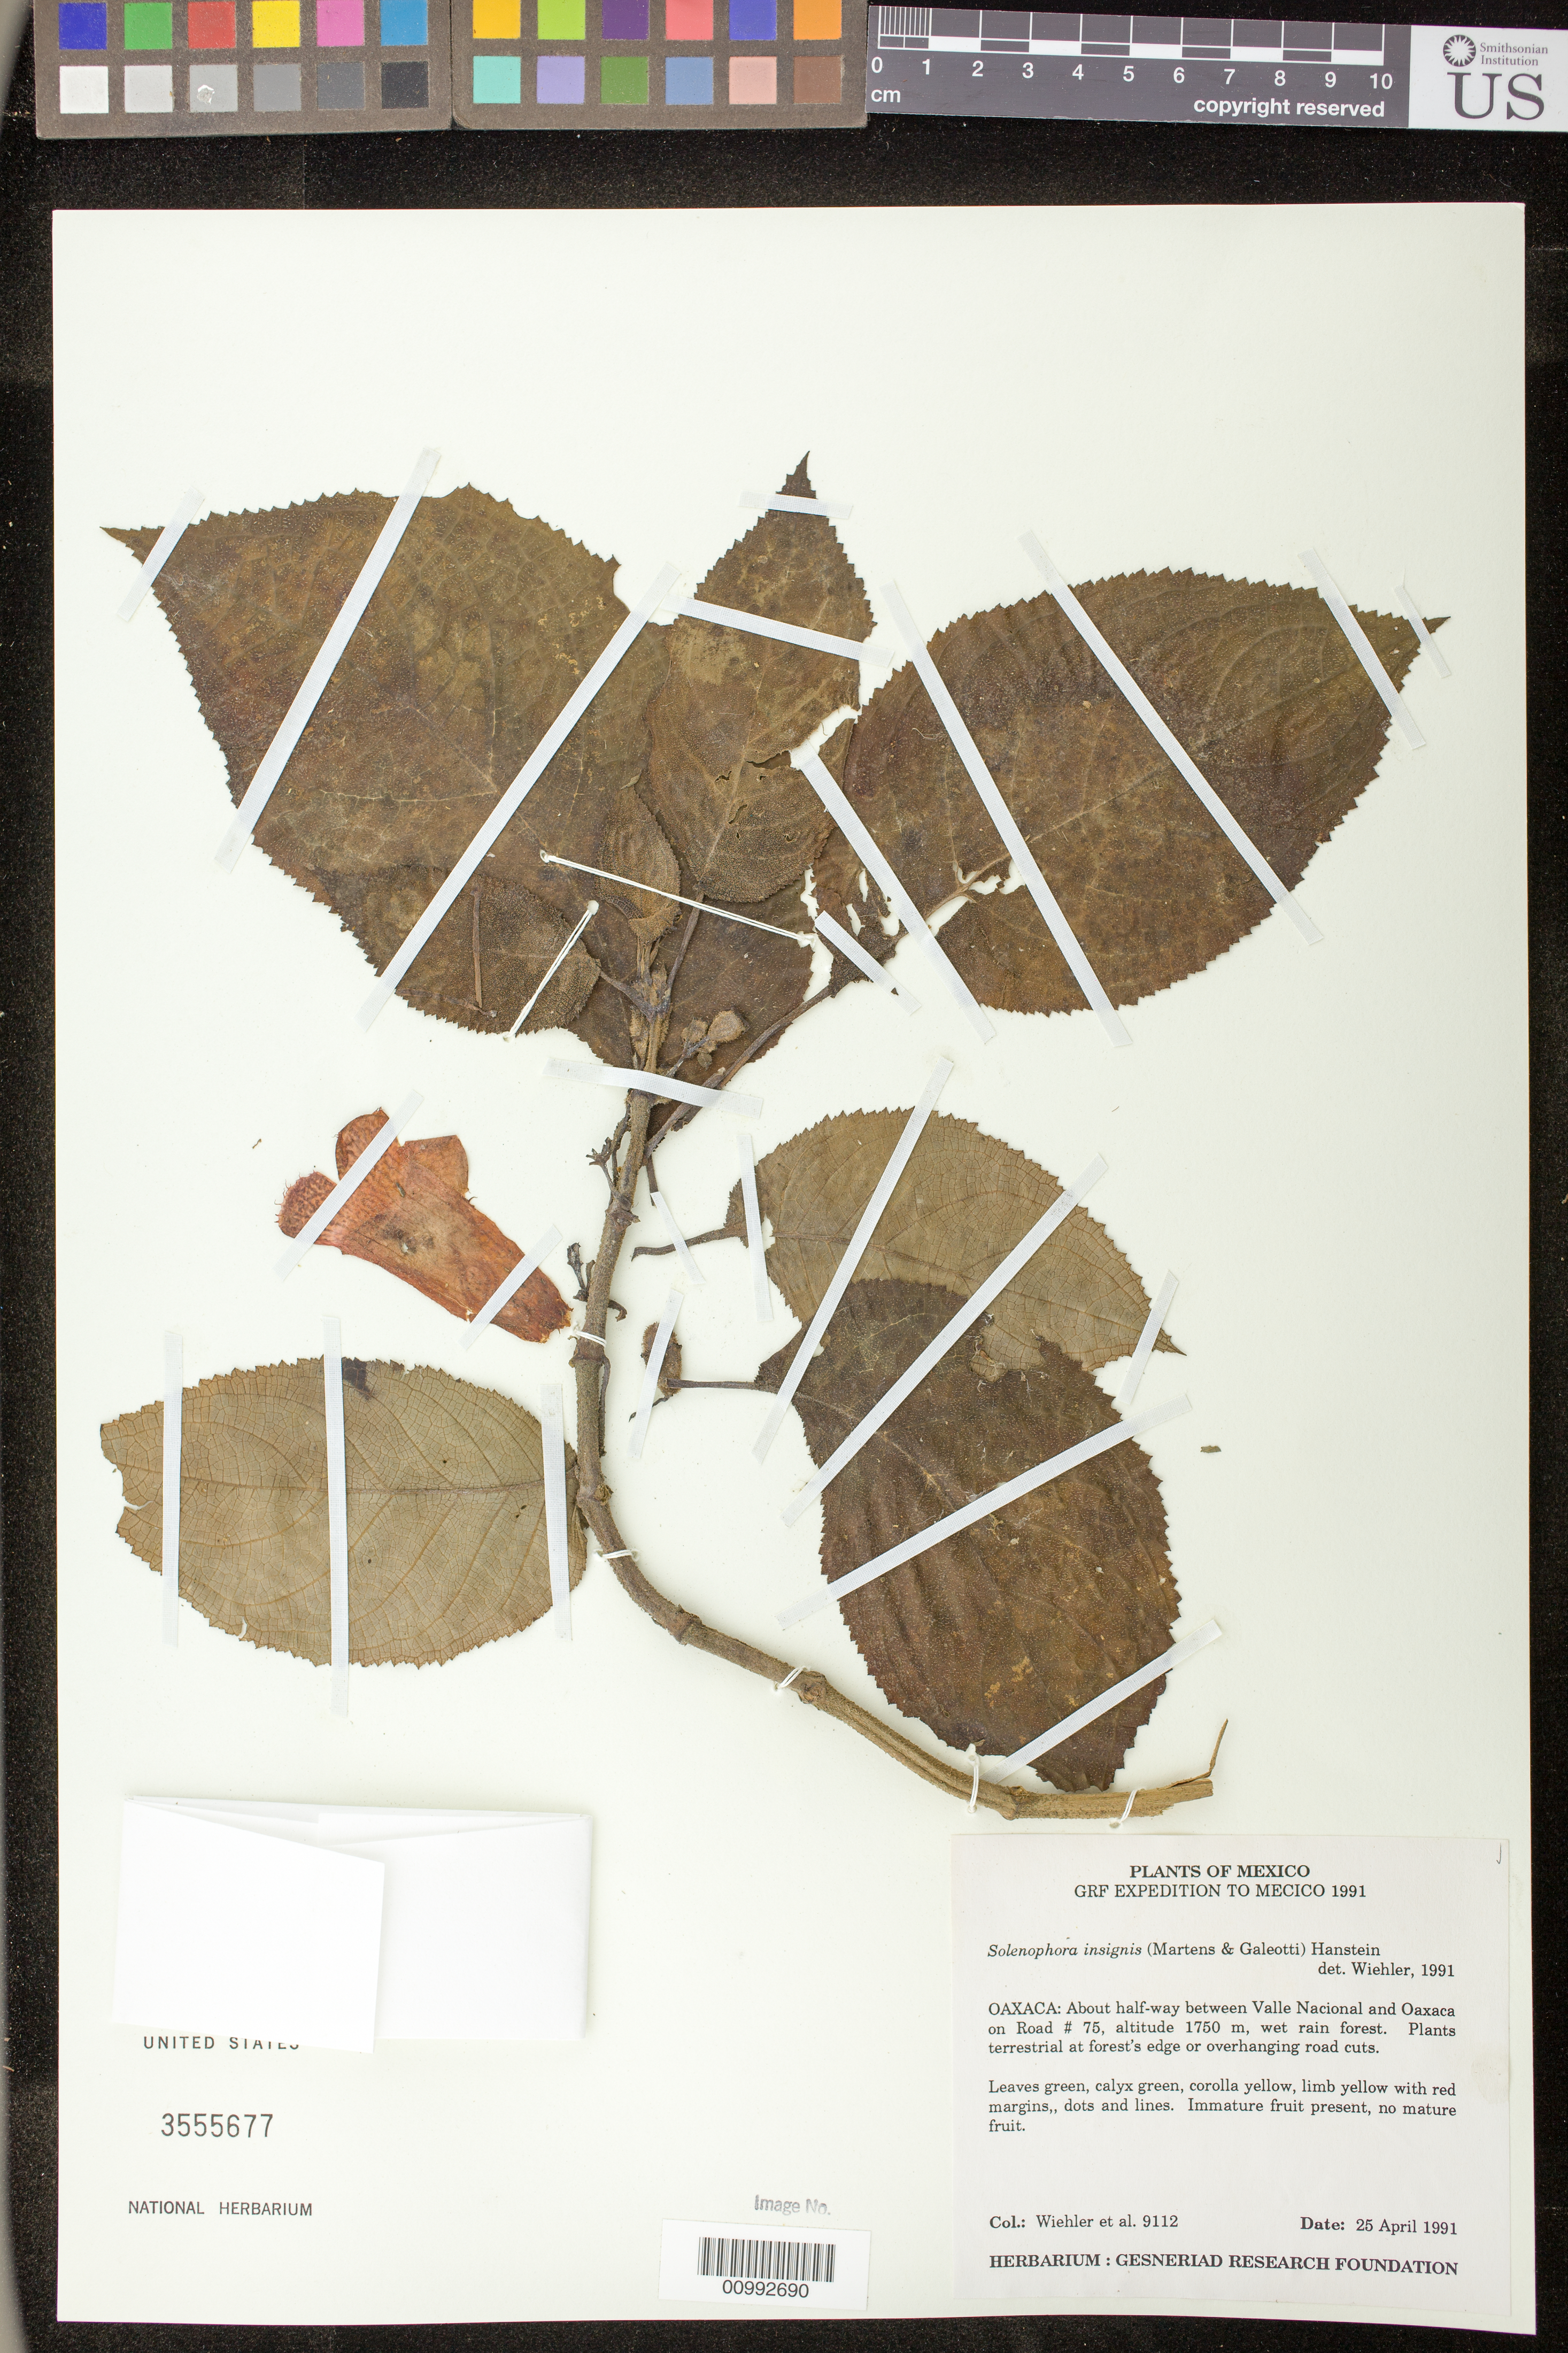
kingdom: Plantae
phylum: Tracheophyta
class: Magnoliopsida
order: Lamiales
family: Gesneriaceae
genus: Solenophora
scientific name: Solenophora insignis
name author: (M. Martens & Galeotti) Hanst.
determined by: Wiehler, H. J.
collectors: H. J. Wiehler & et al.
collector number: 9112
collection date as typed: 25 Apr 1991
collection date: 1991-04-25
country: Mexico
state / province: Oaxaca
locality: Oaxaca: about half-way between Valle Nacional and Oaxaca on Road # 75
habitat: Wet rain forest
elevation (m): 1750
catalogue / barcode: US 3555677